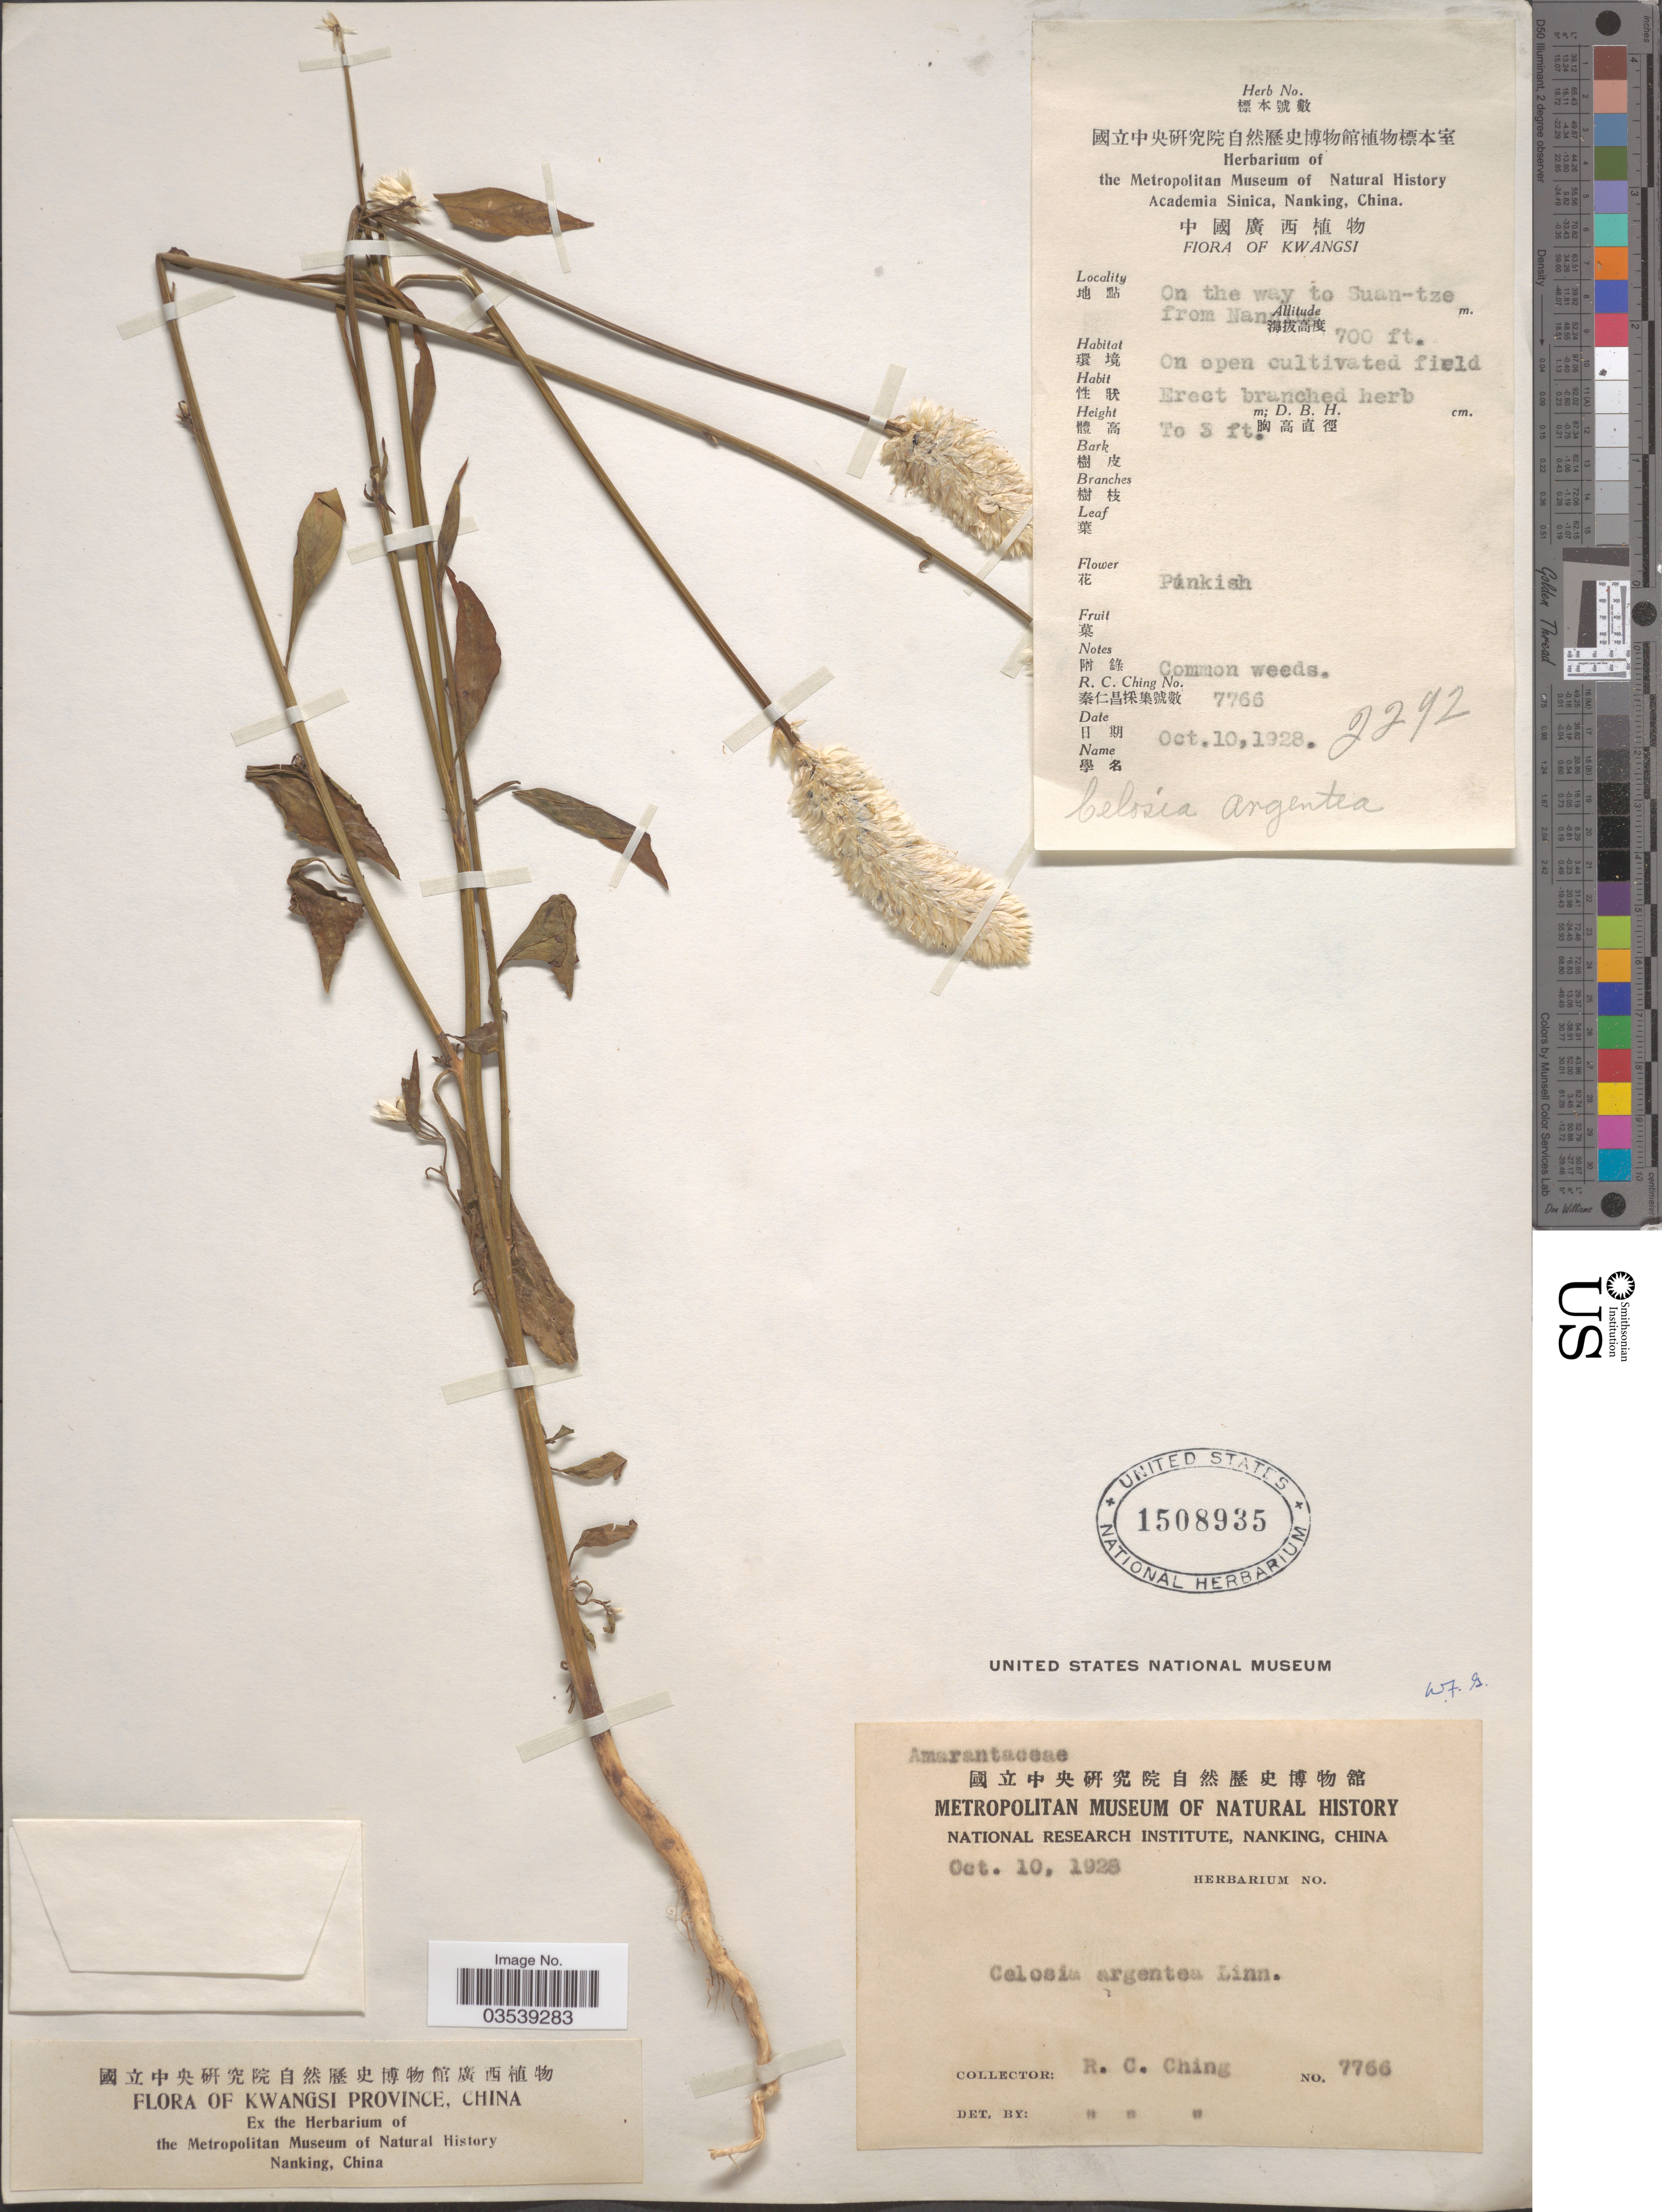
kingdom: Plantae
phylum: Tracheophyta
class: Magnoliopsida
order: Caryophyllales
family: Amaranthaceae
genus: Celosia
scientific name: Celosia argentea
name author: L.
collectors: R. C. Ching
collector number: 7766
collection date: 1928-10-10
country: China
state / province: Guangxi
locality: Kwangsi Province, On the way to Suan-tze from Nanking. On open cultivated field.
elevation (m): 213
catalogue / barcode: US 1508935